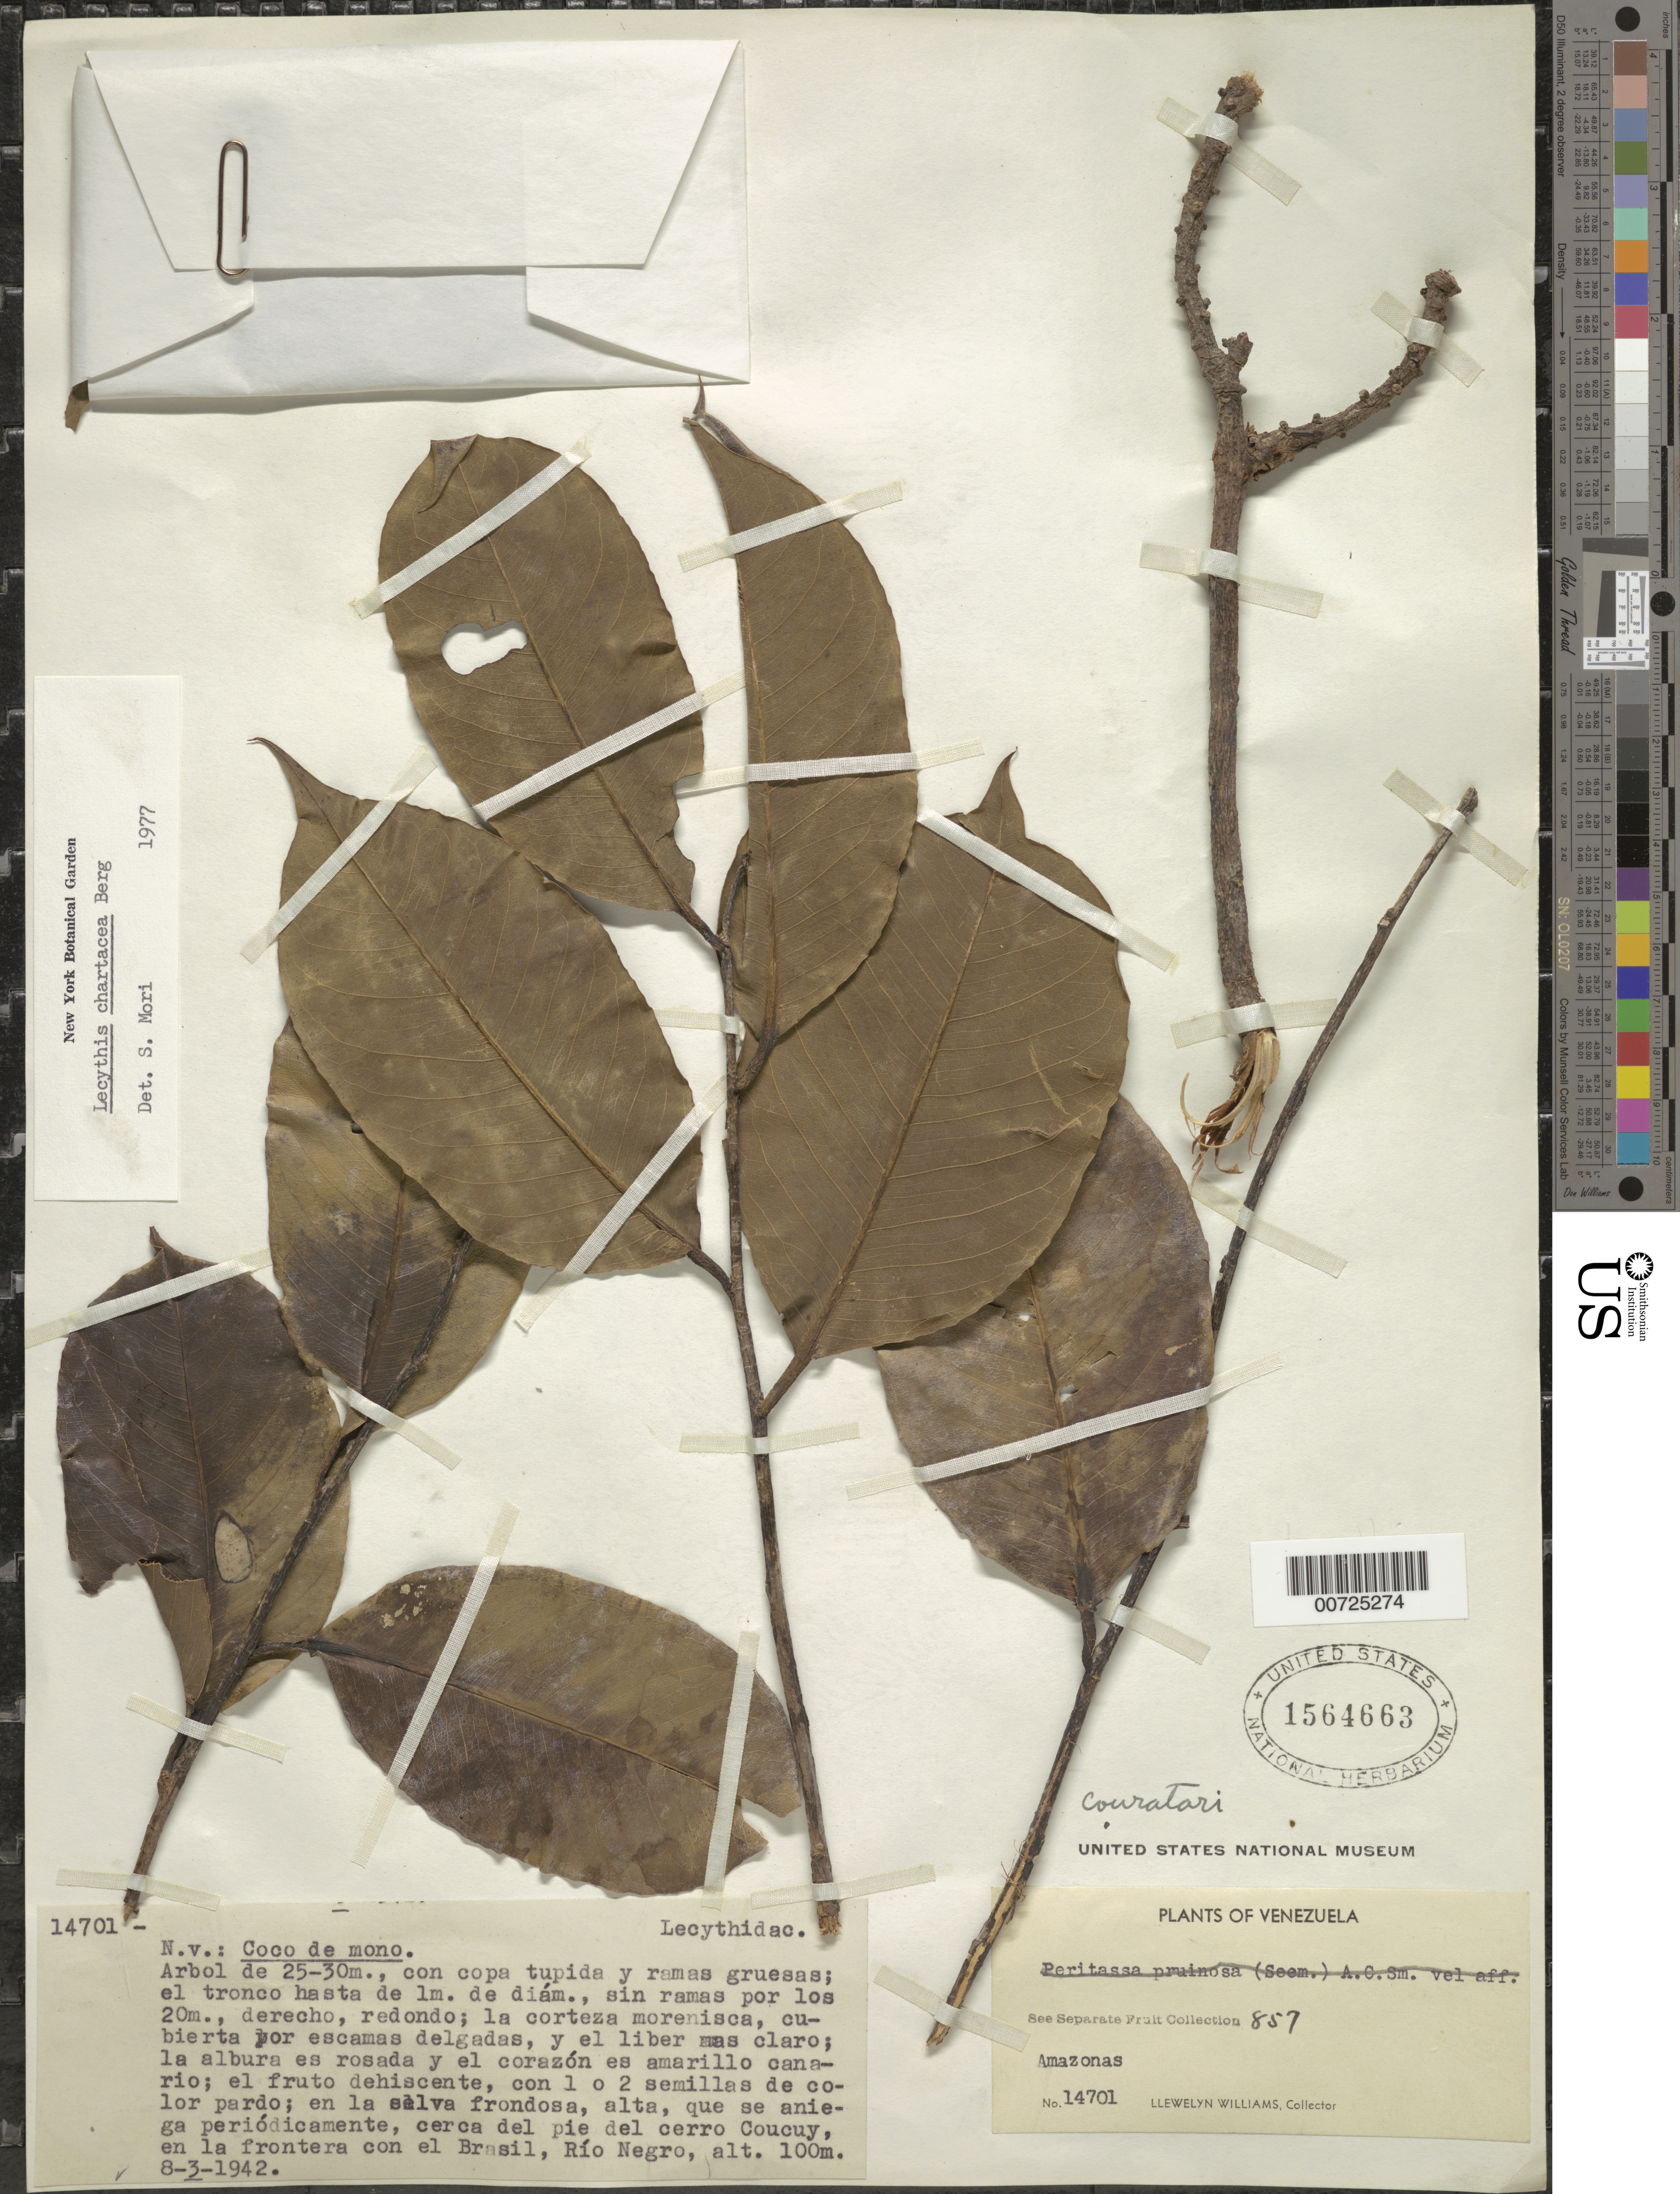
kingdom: Plantae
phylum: Tracheophyta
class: Magnoliopsida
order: Ericales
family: Lecythidaceae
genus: Lecythis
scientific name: Lecythis chartacea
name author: O. Berg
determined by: Mori, Scott A.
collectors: Ll. Williams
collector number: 14701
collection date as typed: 8-Mar-42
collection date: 1942-03-08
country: Venezuela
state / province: Amazonas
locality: Cerro Cucuy, Río Negro, Brazil frontier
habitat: High, leafy forest, periodically flooded, near foot of hill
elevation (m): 100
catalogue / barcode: US 1564663